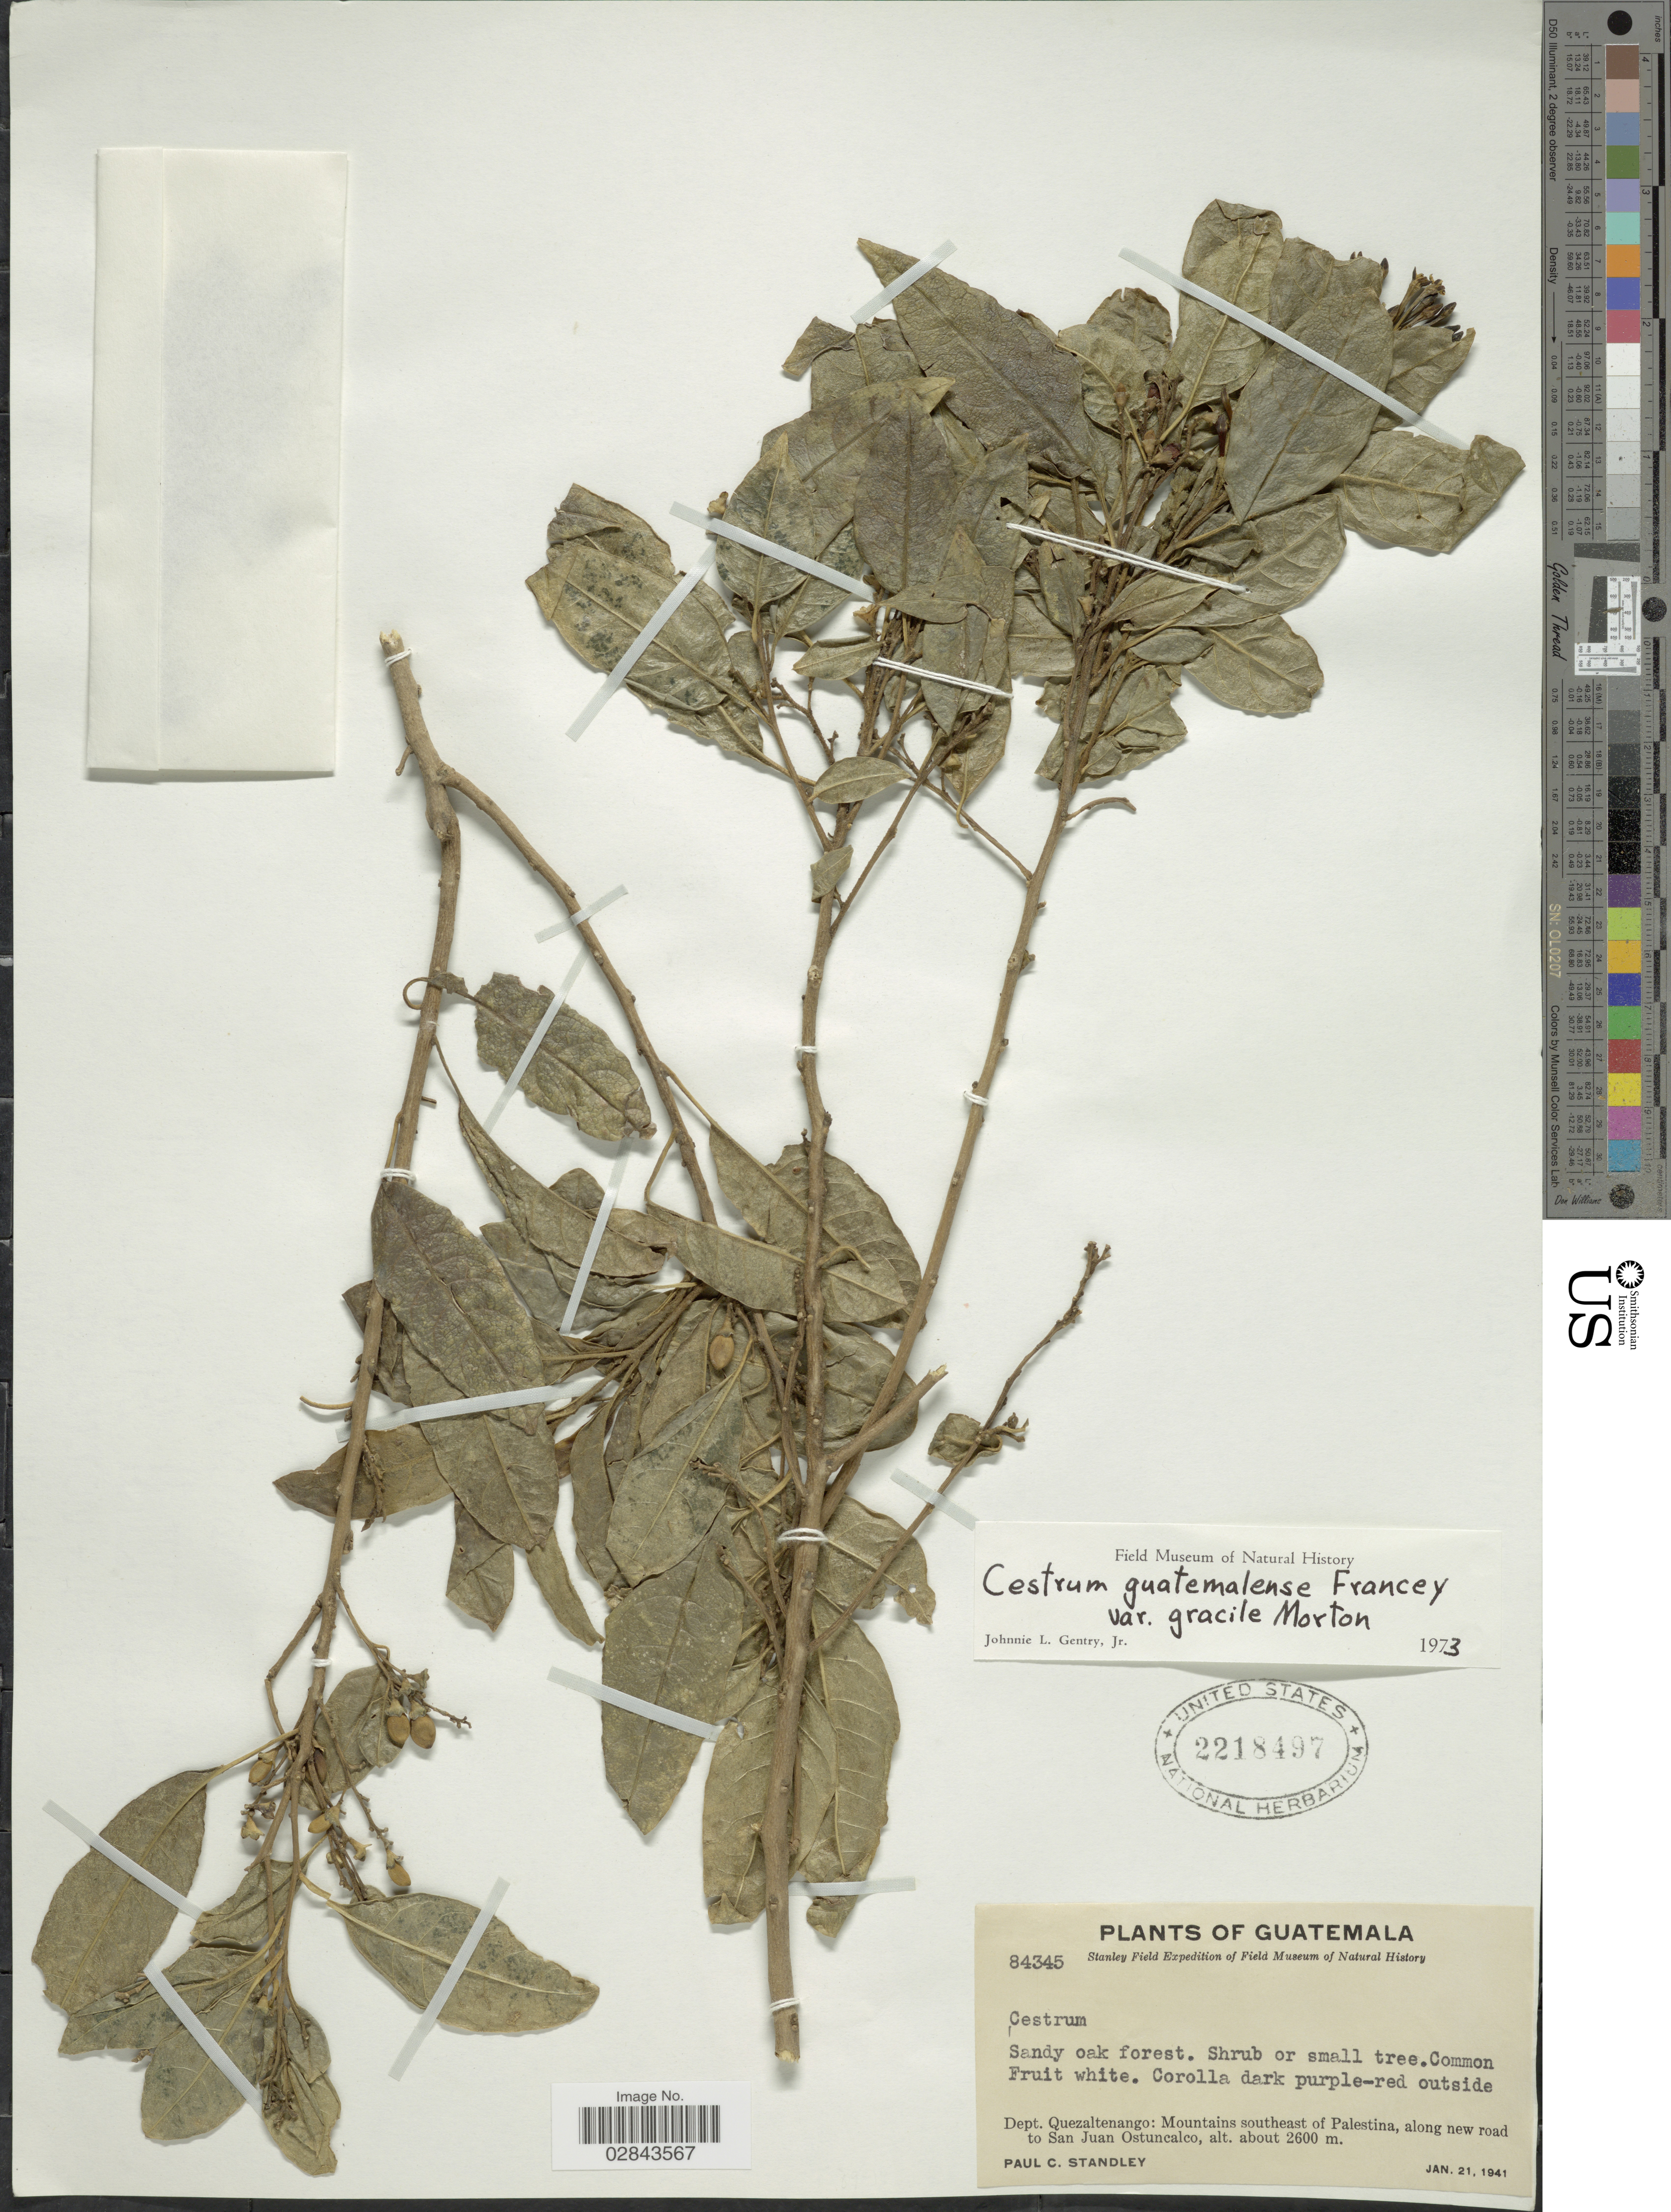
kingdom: Plantae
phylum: Tracheophyta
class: Magnoliopsida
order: Solanales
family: Solanaceae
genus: Cestrum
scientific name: Cestrum guatemalense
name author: Francey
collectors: P. C. Standley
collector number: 84345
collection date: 1941-01-21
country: Guatemala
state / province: Quetzaltenango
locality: Mountains southeast of Palestina, on old road to San Juan Ostuncalco.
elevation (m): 2600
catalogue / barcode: US 2218497